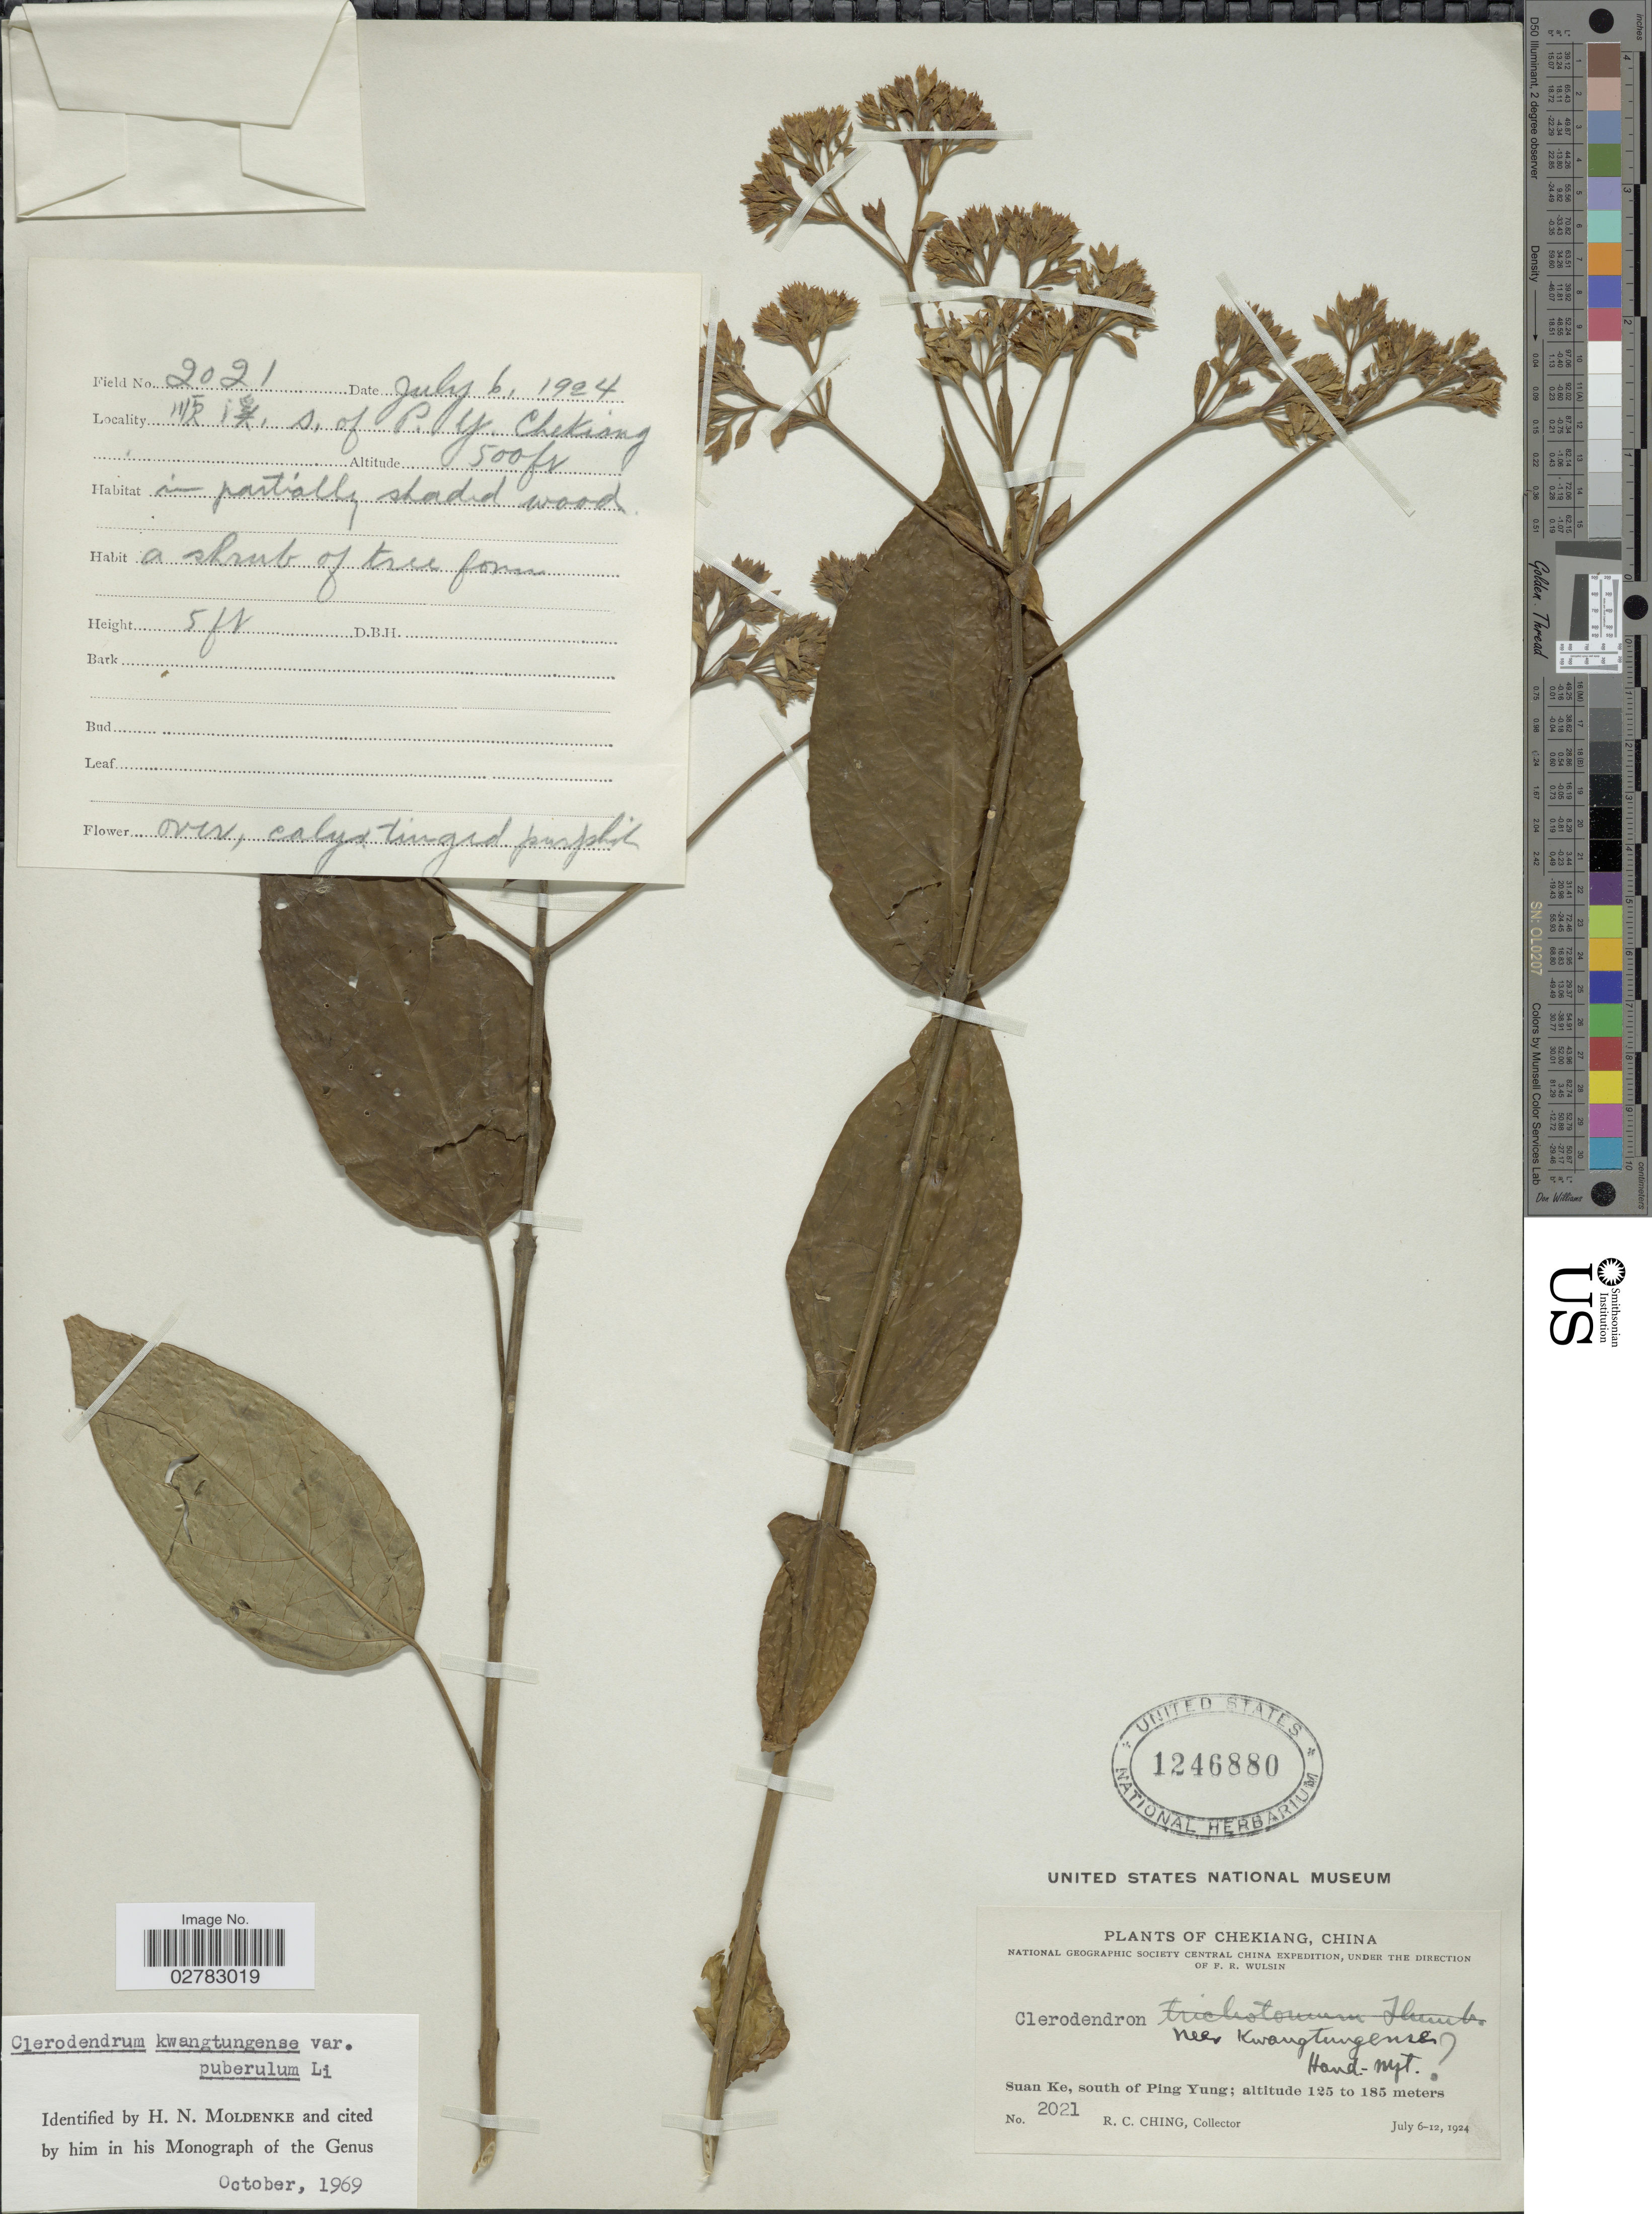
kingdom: Plantae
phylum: Tracheophyta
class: Magnoliopsida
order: Lamiales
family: Lamiaceae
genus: Clerodendrum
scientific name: Clerodendrum kwangtungense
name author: Hand.-Mazz.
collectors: R. C. Ching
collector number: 2021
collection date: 1924-07-06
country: China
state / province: Zhejiang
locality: Chekiang. Suan Ke, south of Ping Yung.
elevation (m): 152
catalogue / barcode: US 1246880